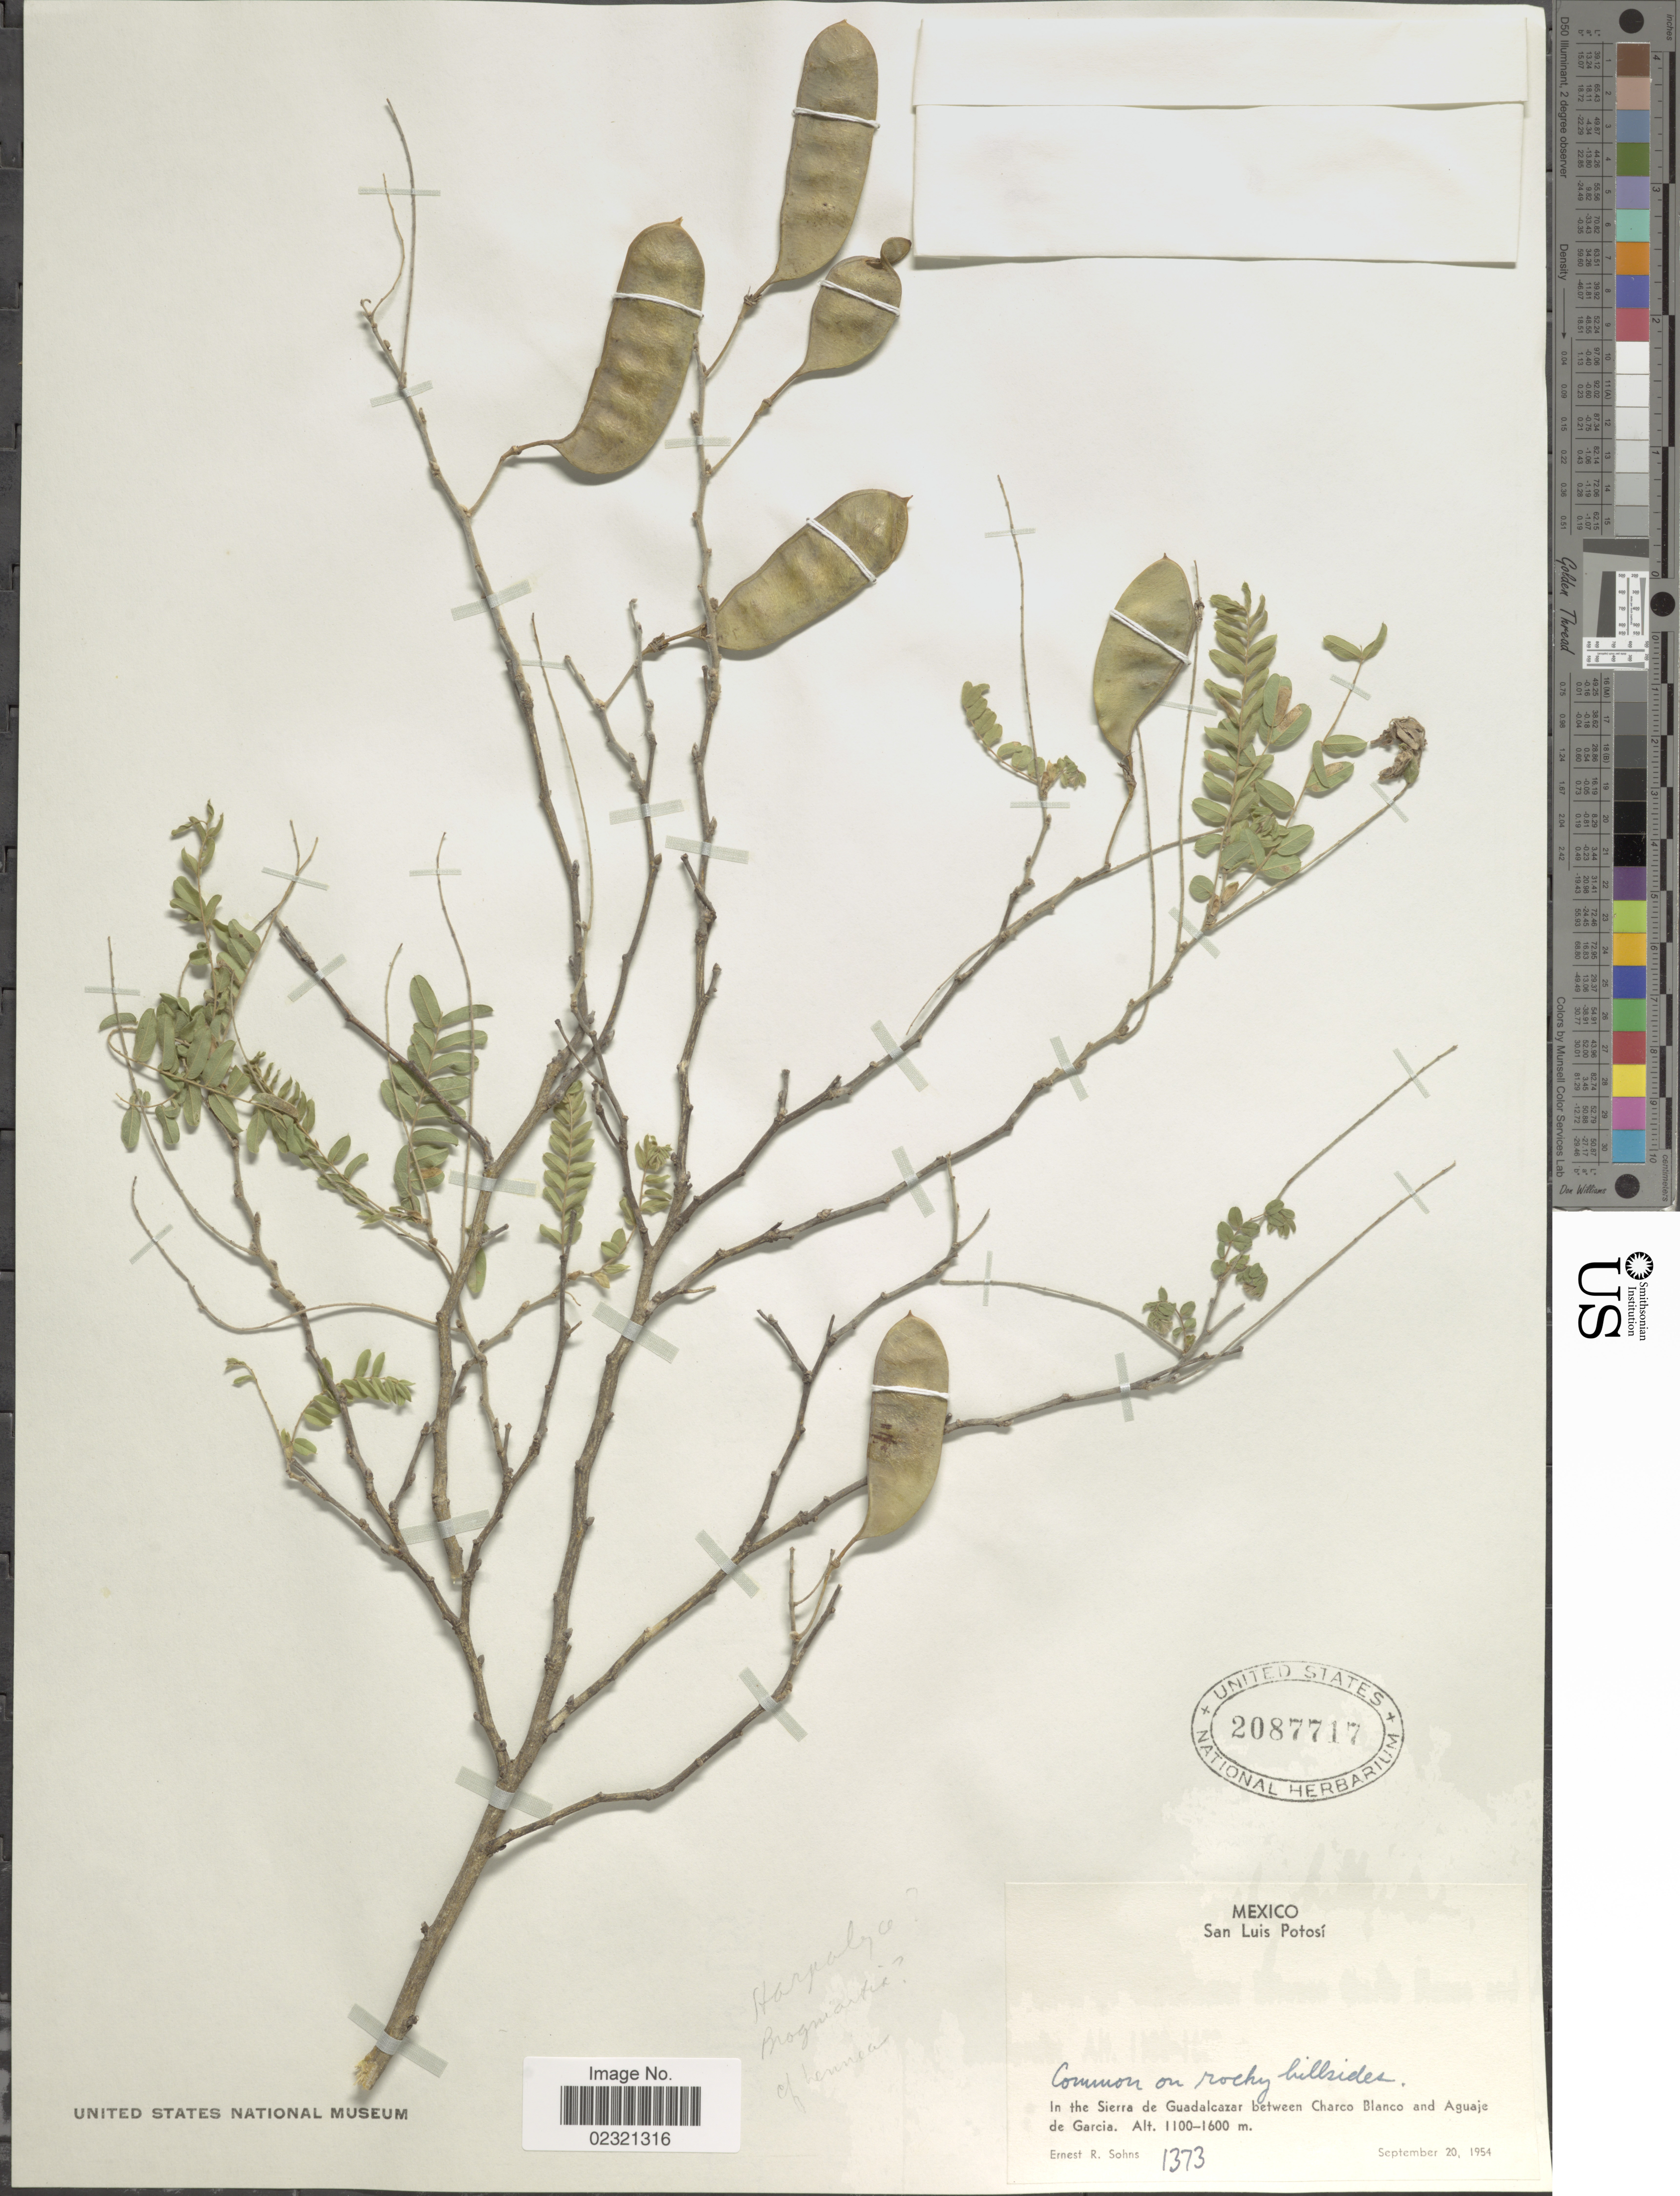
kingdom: Plantae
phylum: Tracheophyta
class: Magnoliopsida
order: Fabales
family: Fabaceae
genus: Brongniartia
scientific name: Brongniartia foliosa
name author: Hemsl.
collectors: E. R. Sohns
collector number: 1373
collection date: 1954-09-20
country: Mexico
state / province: San Luis Potosí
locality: On rocky hillsides, in the Sierra de Guadalcazar between Charco Blanco and Aguaje de Garcia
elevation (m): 1100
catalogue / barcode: US 2087717